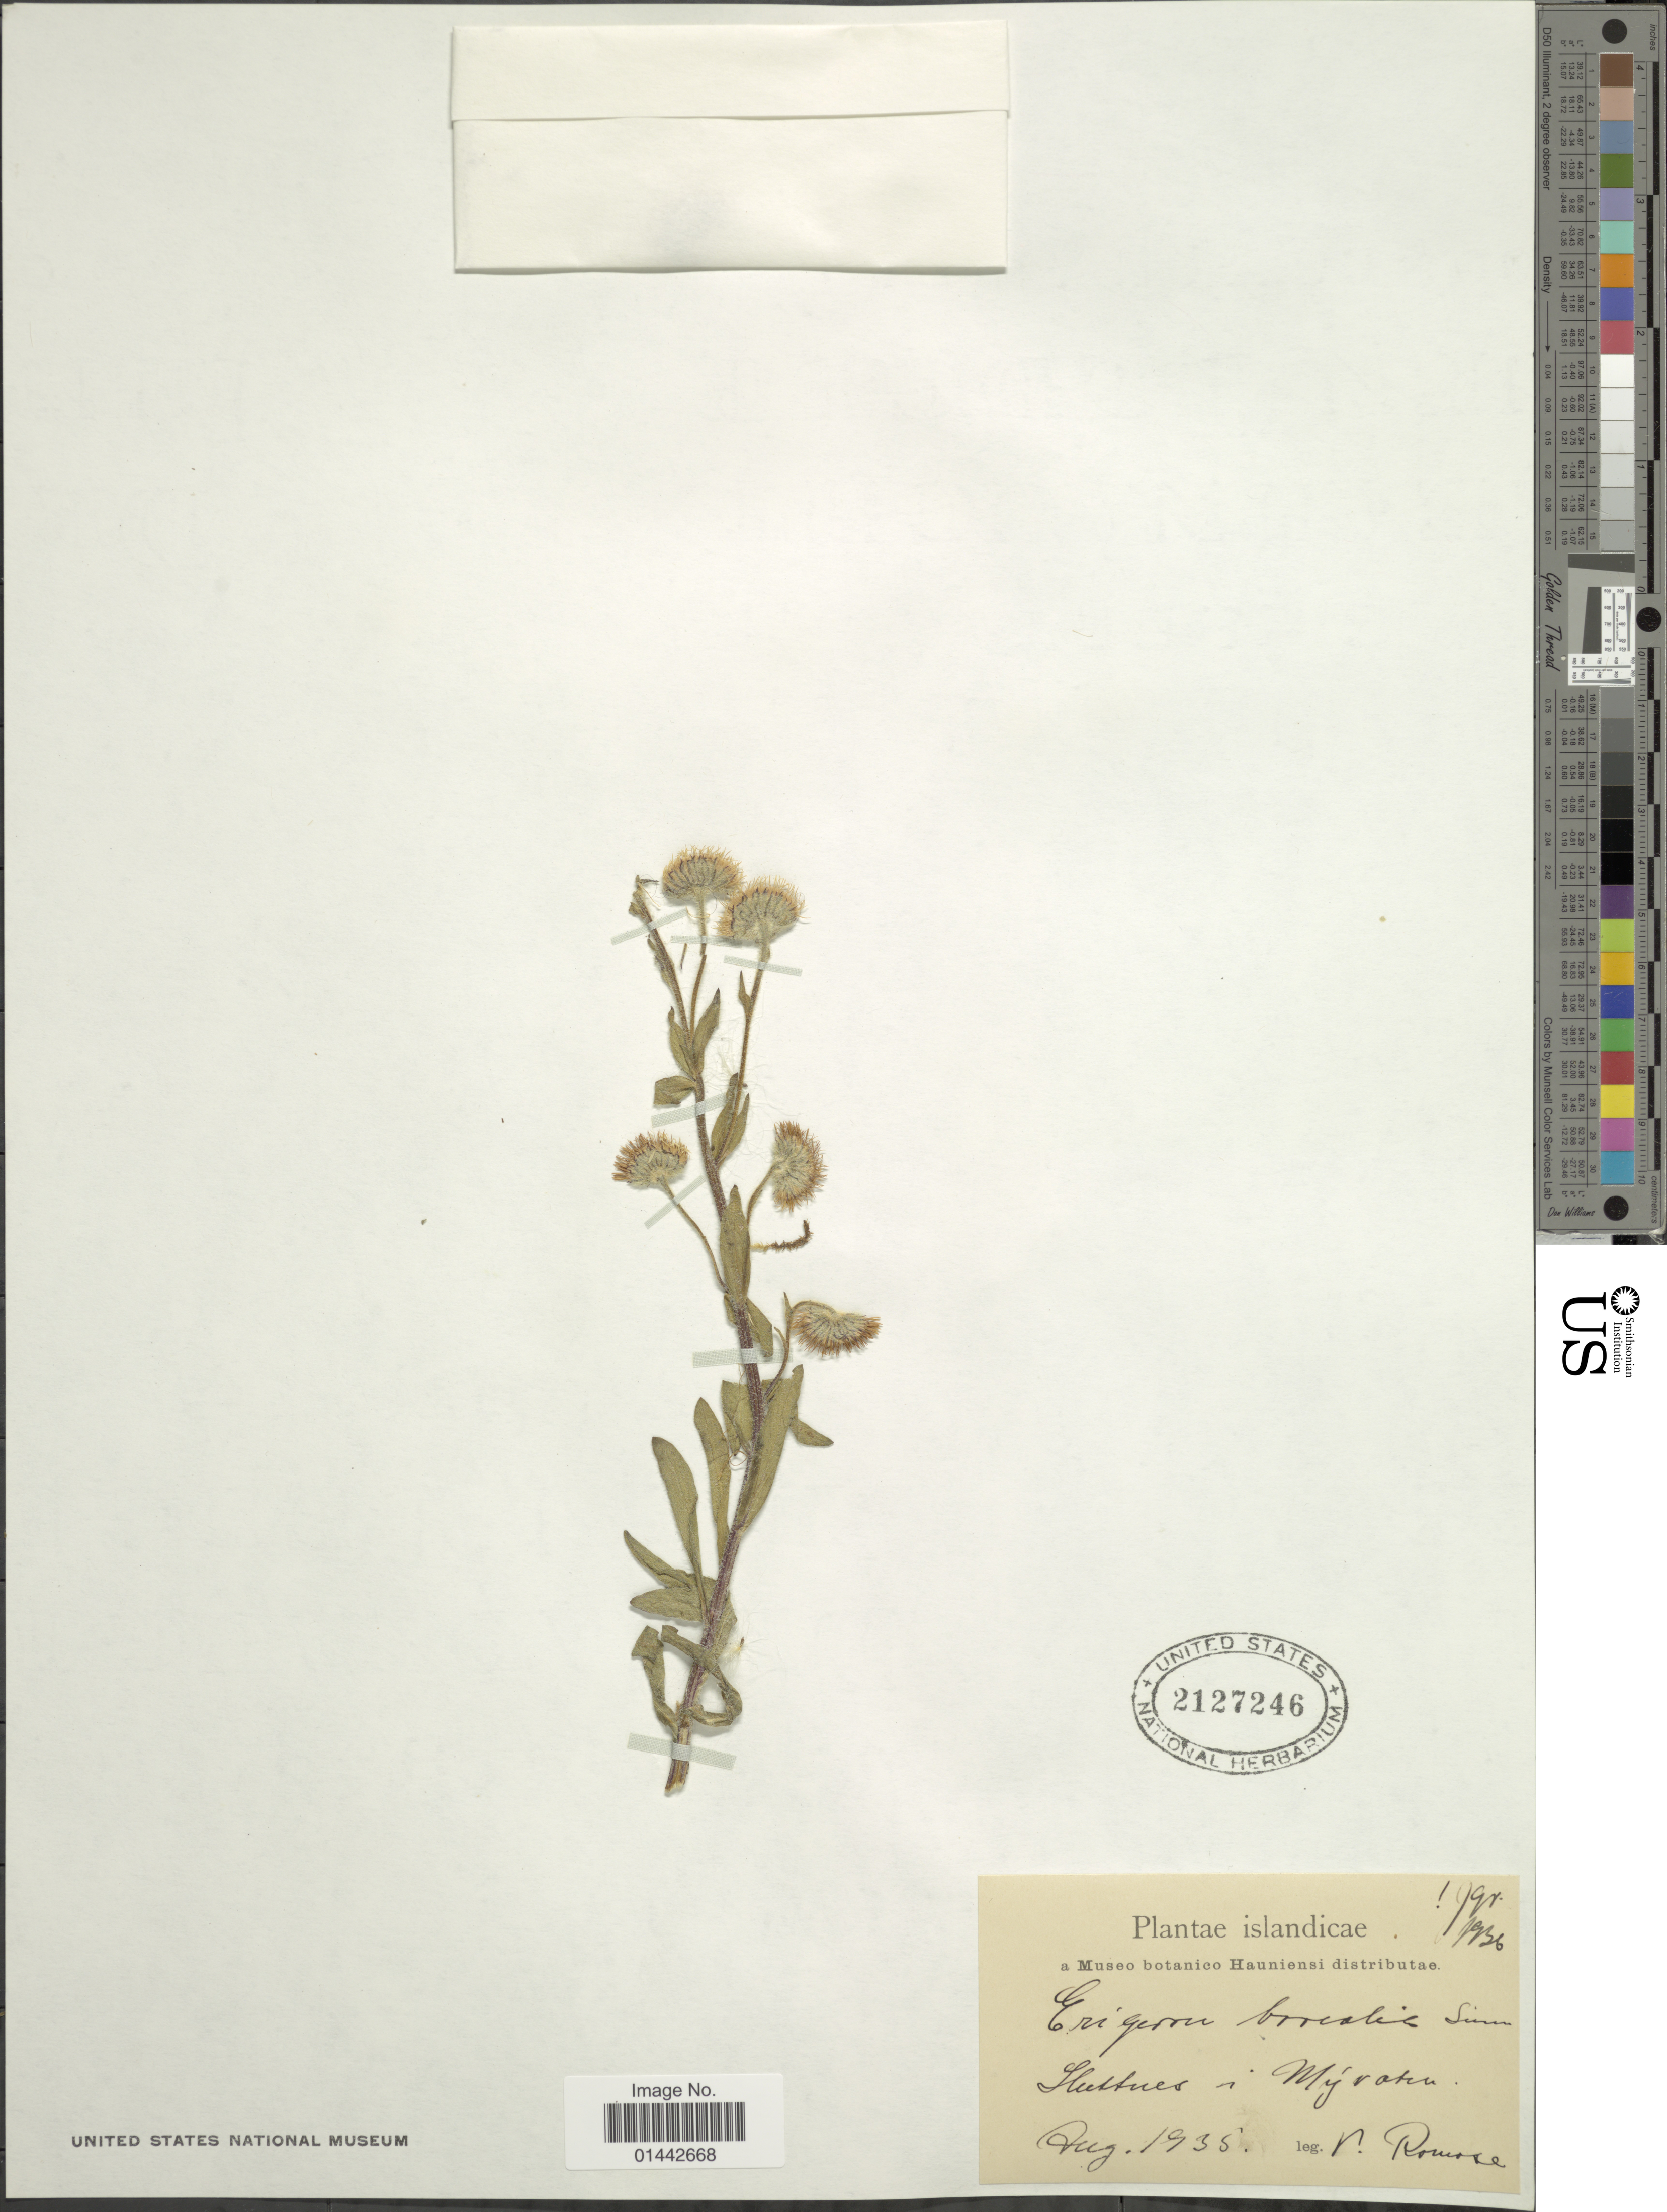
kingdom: Plantae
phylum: Tracheophyta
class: Magnoliopsida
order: Asterales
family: Asteraceae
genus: Erigeron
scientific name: Erigeron borealis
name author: (Vierh.) Simmons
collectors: V. Romose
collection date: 1935-08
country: Iceland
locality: Slúttnes i Myvaten.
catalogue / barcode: US 2127246